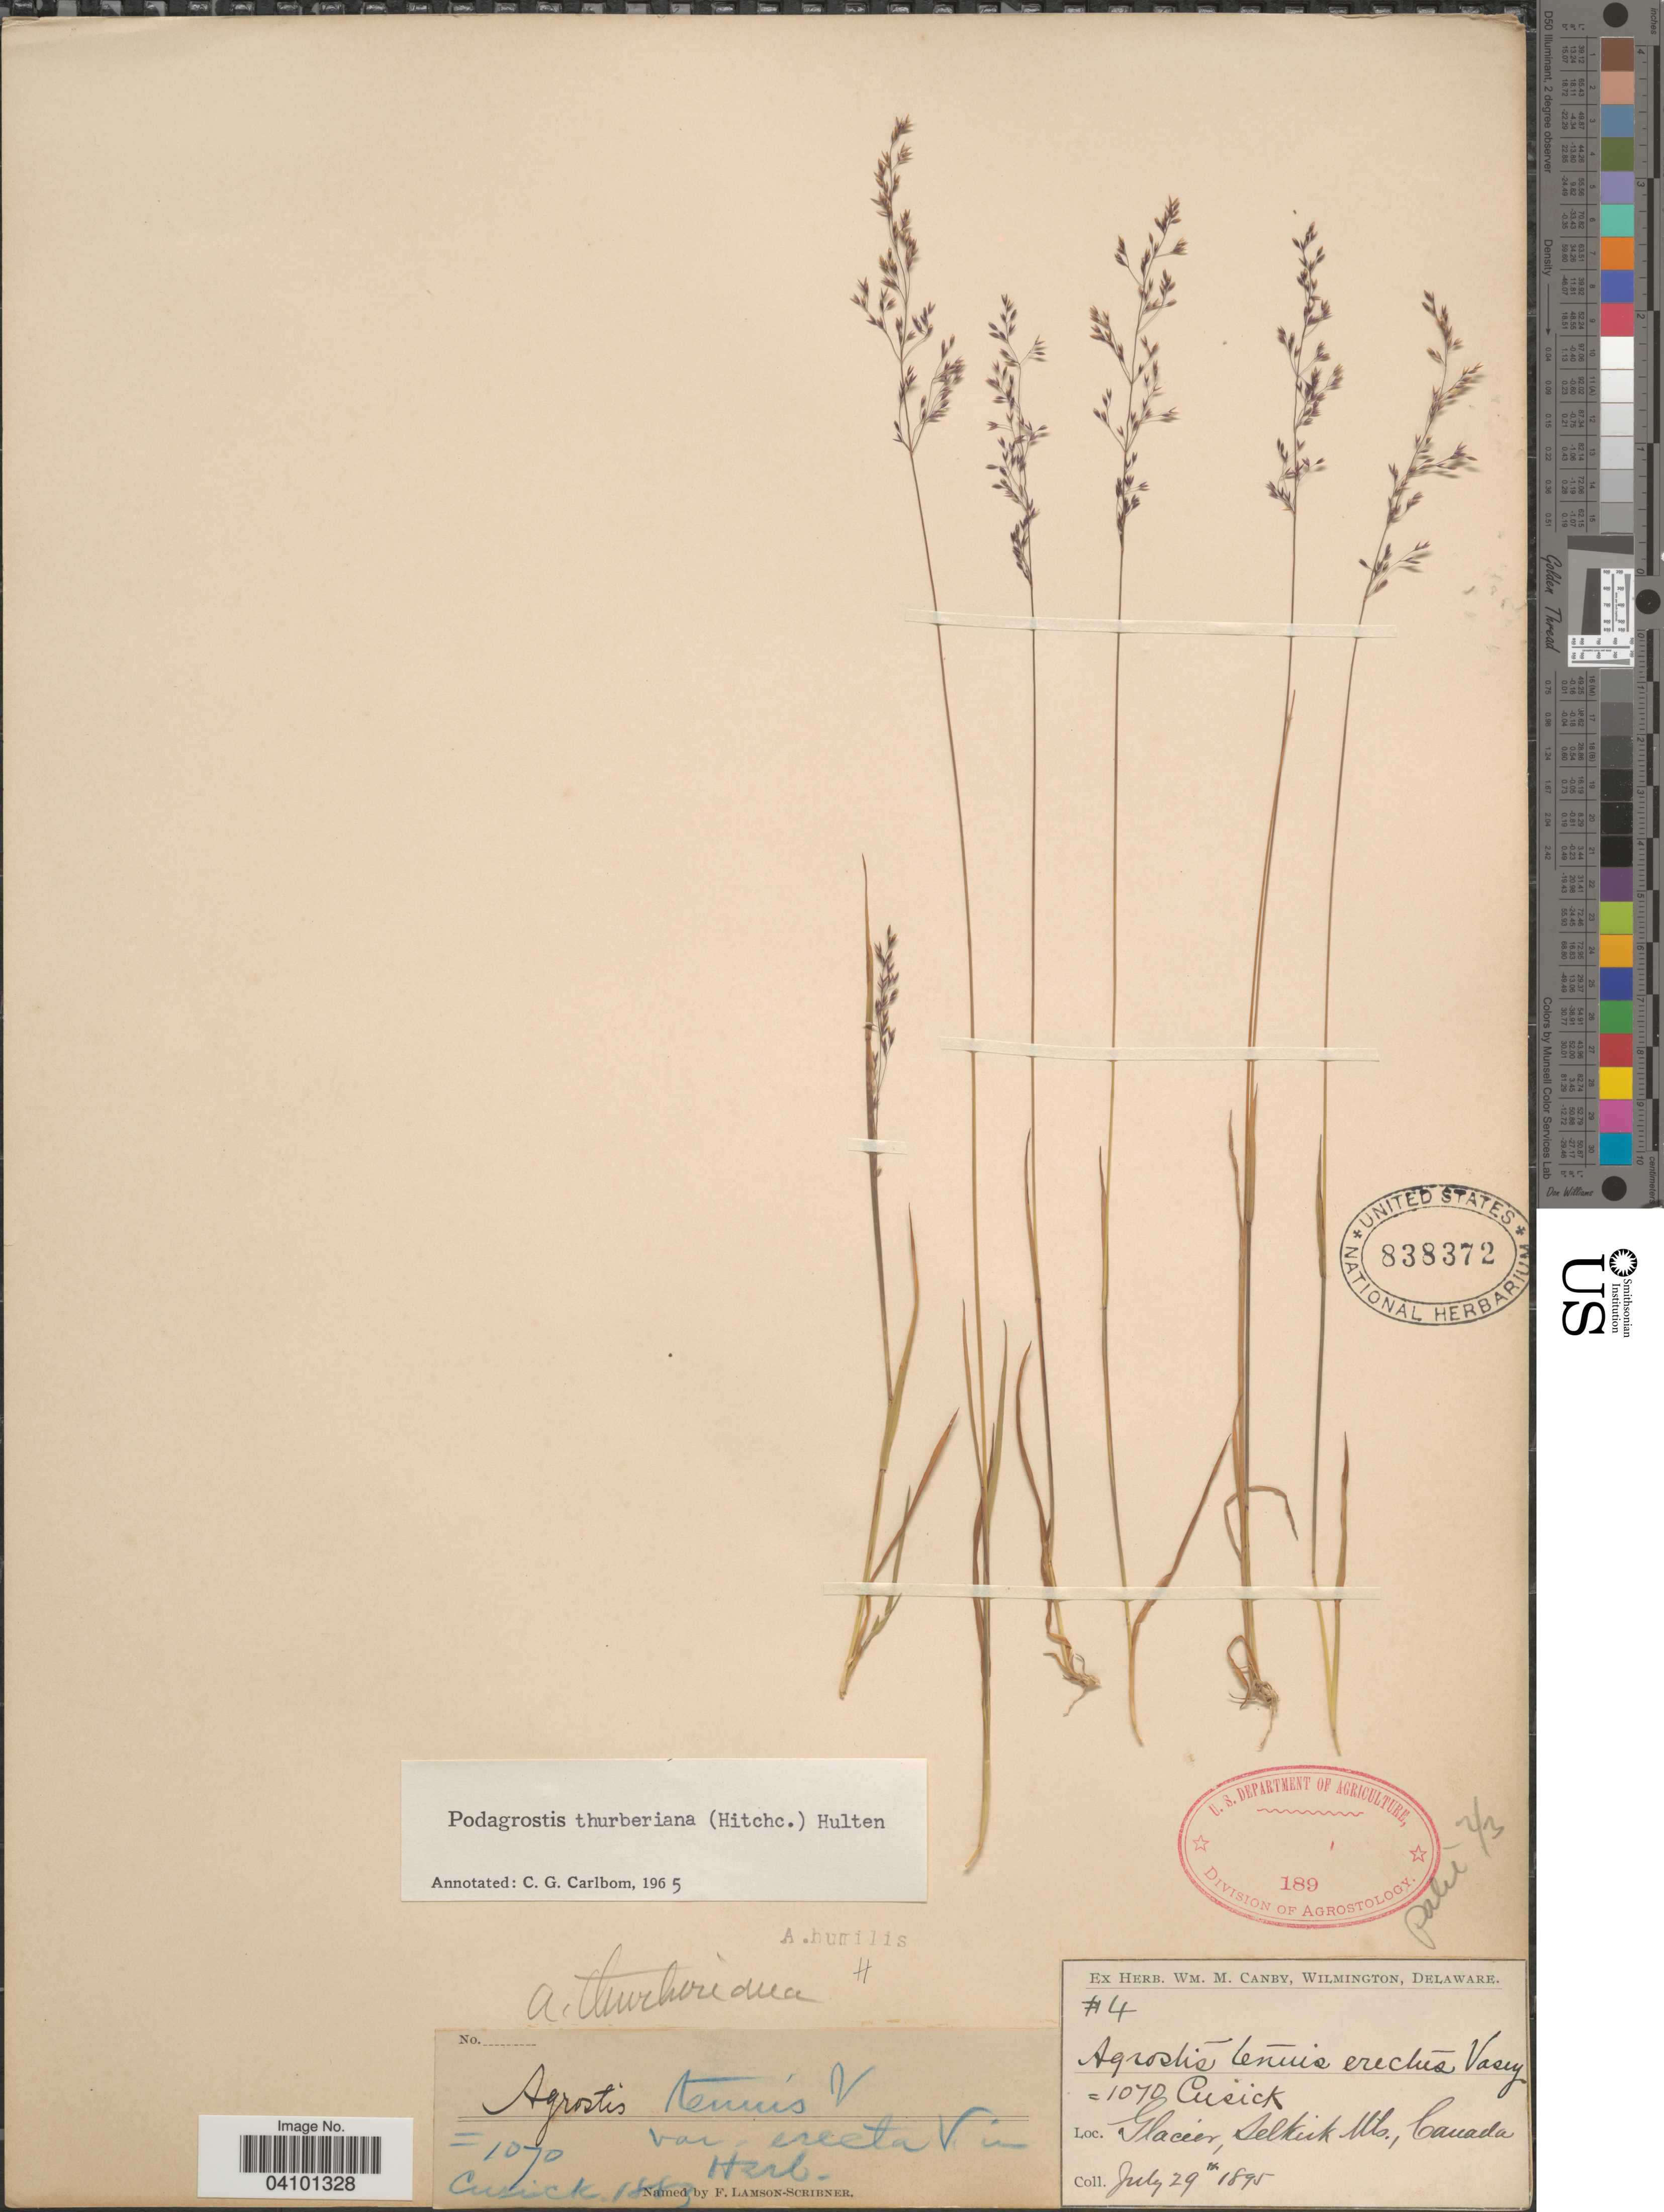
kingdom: Plantae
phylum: Tracheophyta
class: Liliopsida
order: Poales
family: Poaceae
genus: Podagrostis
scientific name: Podagrostis thurberiana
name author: Hitchc.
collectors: ex herb. W.M. Canby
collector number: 4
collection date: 1895-07-29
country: Canada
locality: Glacier, Selkirk Mts.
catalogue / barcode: US 838372